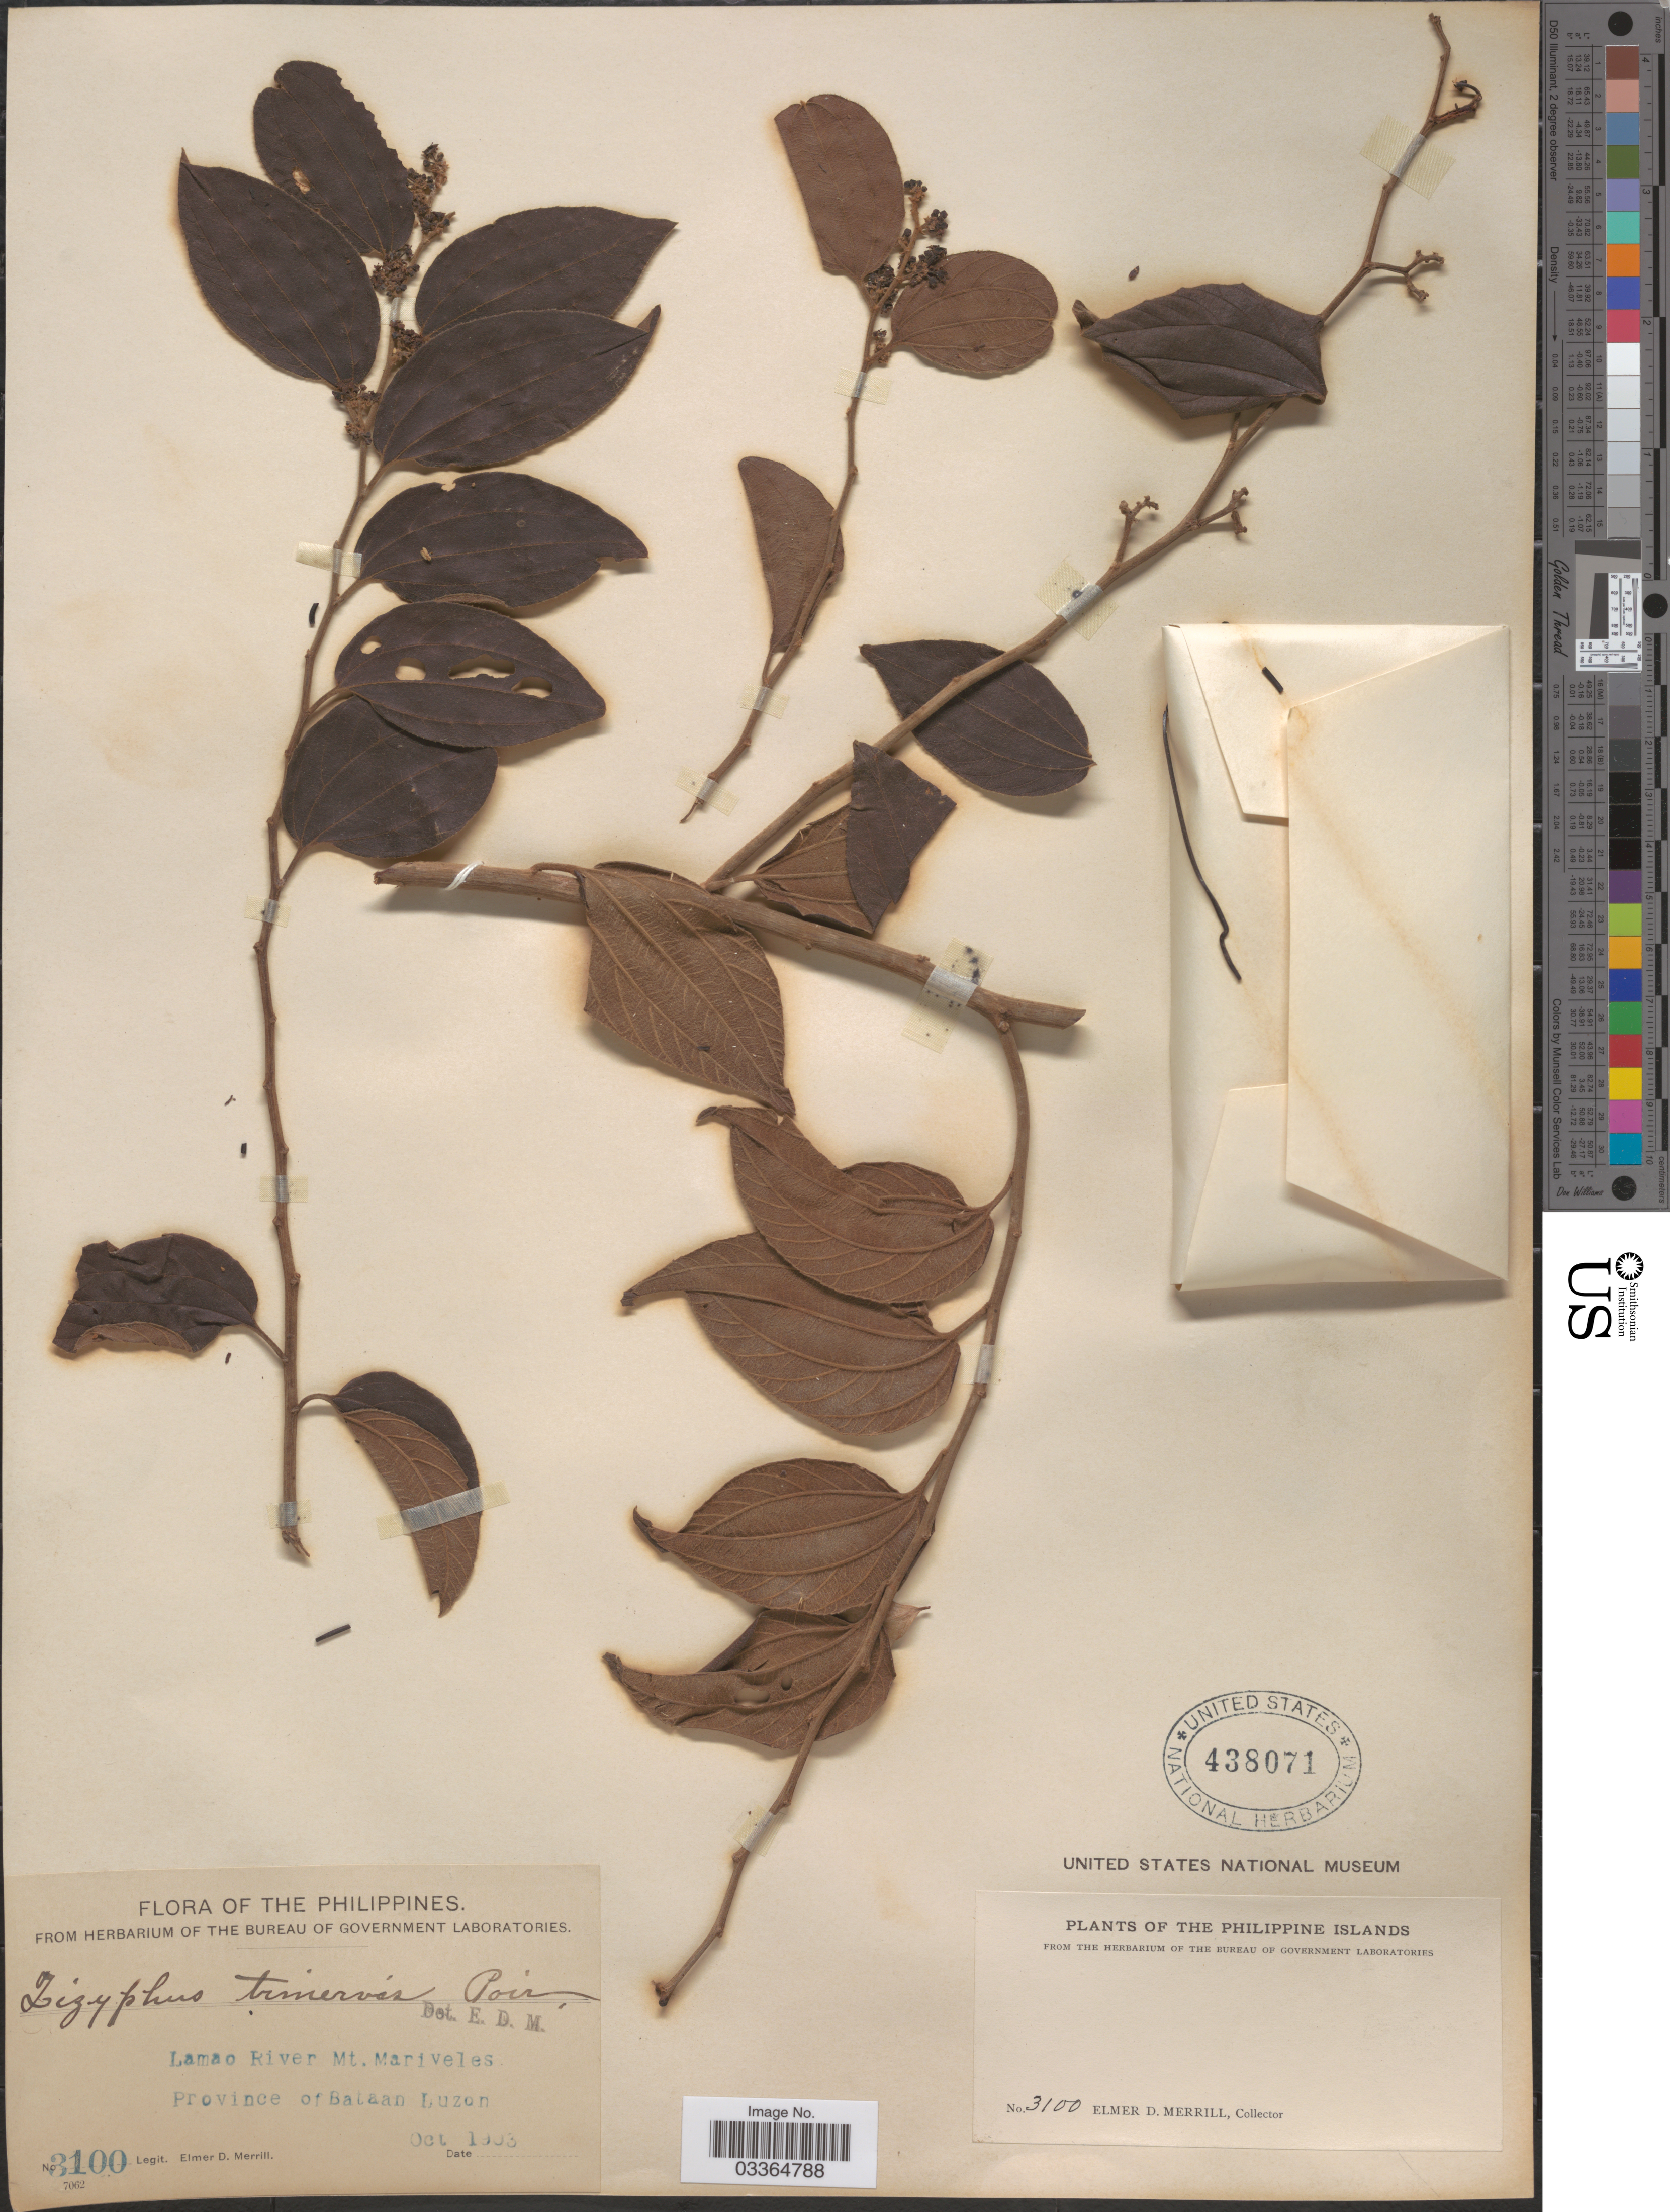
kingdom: Plantae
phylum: Tracheophyta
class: Magnoliopsida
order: Rosales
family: Rhamnaceae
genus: Ziziphus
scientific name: Ziziphus trinervia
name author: (Cav.) Poir.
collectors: E. D. Merrill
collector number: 3100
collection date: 1953-10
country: Philippines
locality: The Philippine Islands. Lamao river Mt. Mariveles. Province of Bataan Luzon.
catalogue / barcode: US 438071